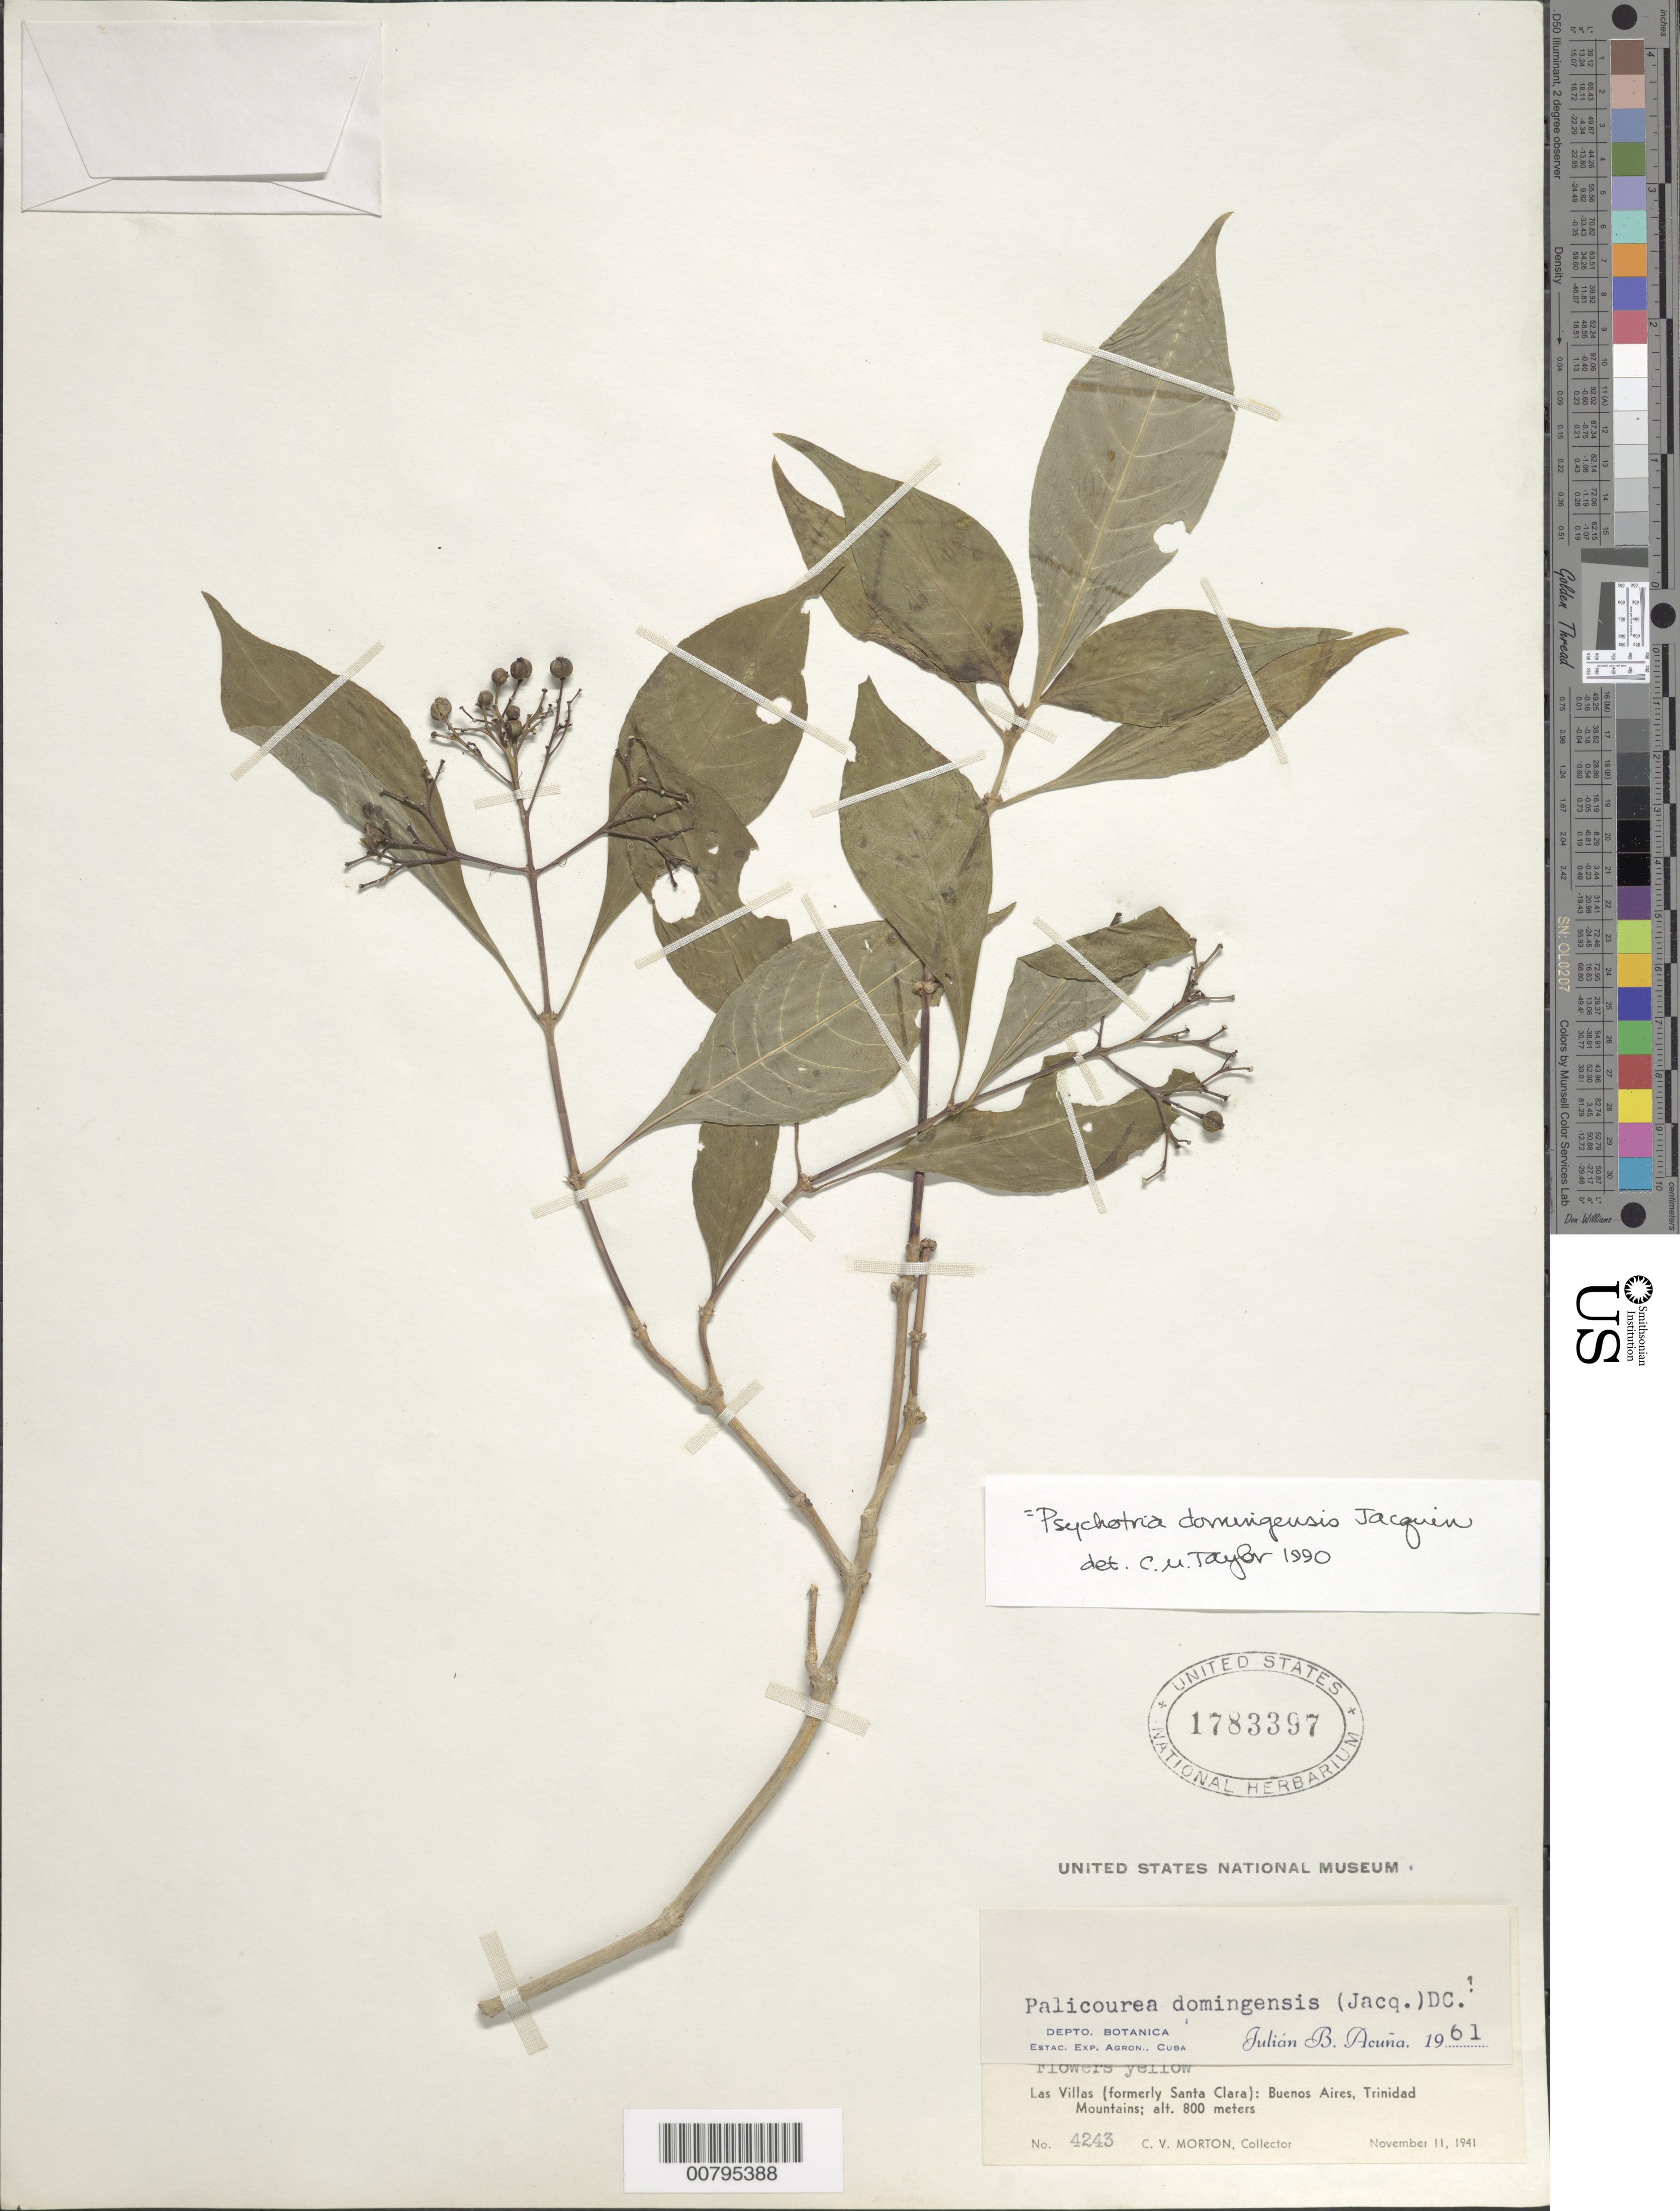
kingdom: Plantae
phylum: Tracheophyta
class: Magnoliopsida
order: Gentianales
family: Rubiaceae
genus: Psychotria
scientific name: Psychotria domingensis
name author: Jacq.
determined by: Taylor, Charlotte M.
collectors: C. V. Morton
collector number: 4243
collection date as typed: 11 Nov 1941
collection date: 1941-11-11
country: Cuba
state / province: Las Villas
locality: Buenos Aires, Trinidad Mountains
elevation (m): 800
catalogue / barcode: US 1783397